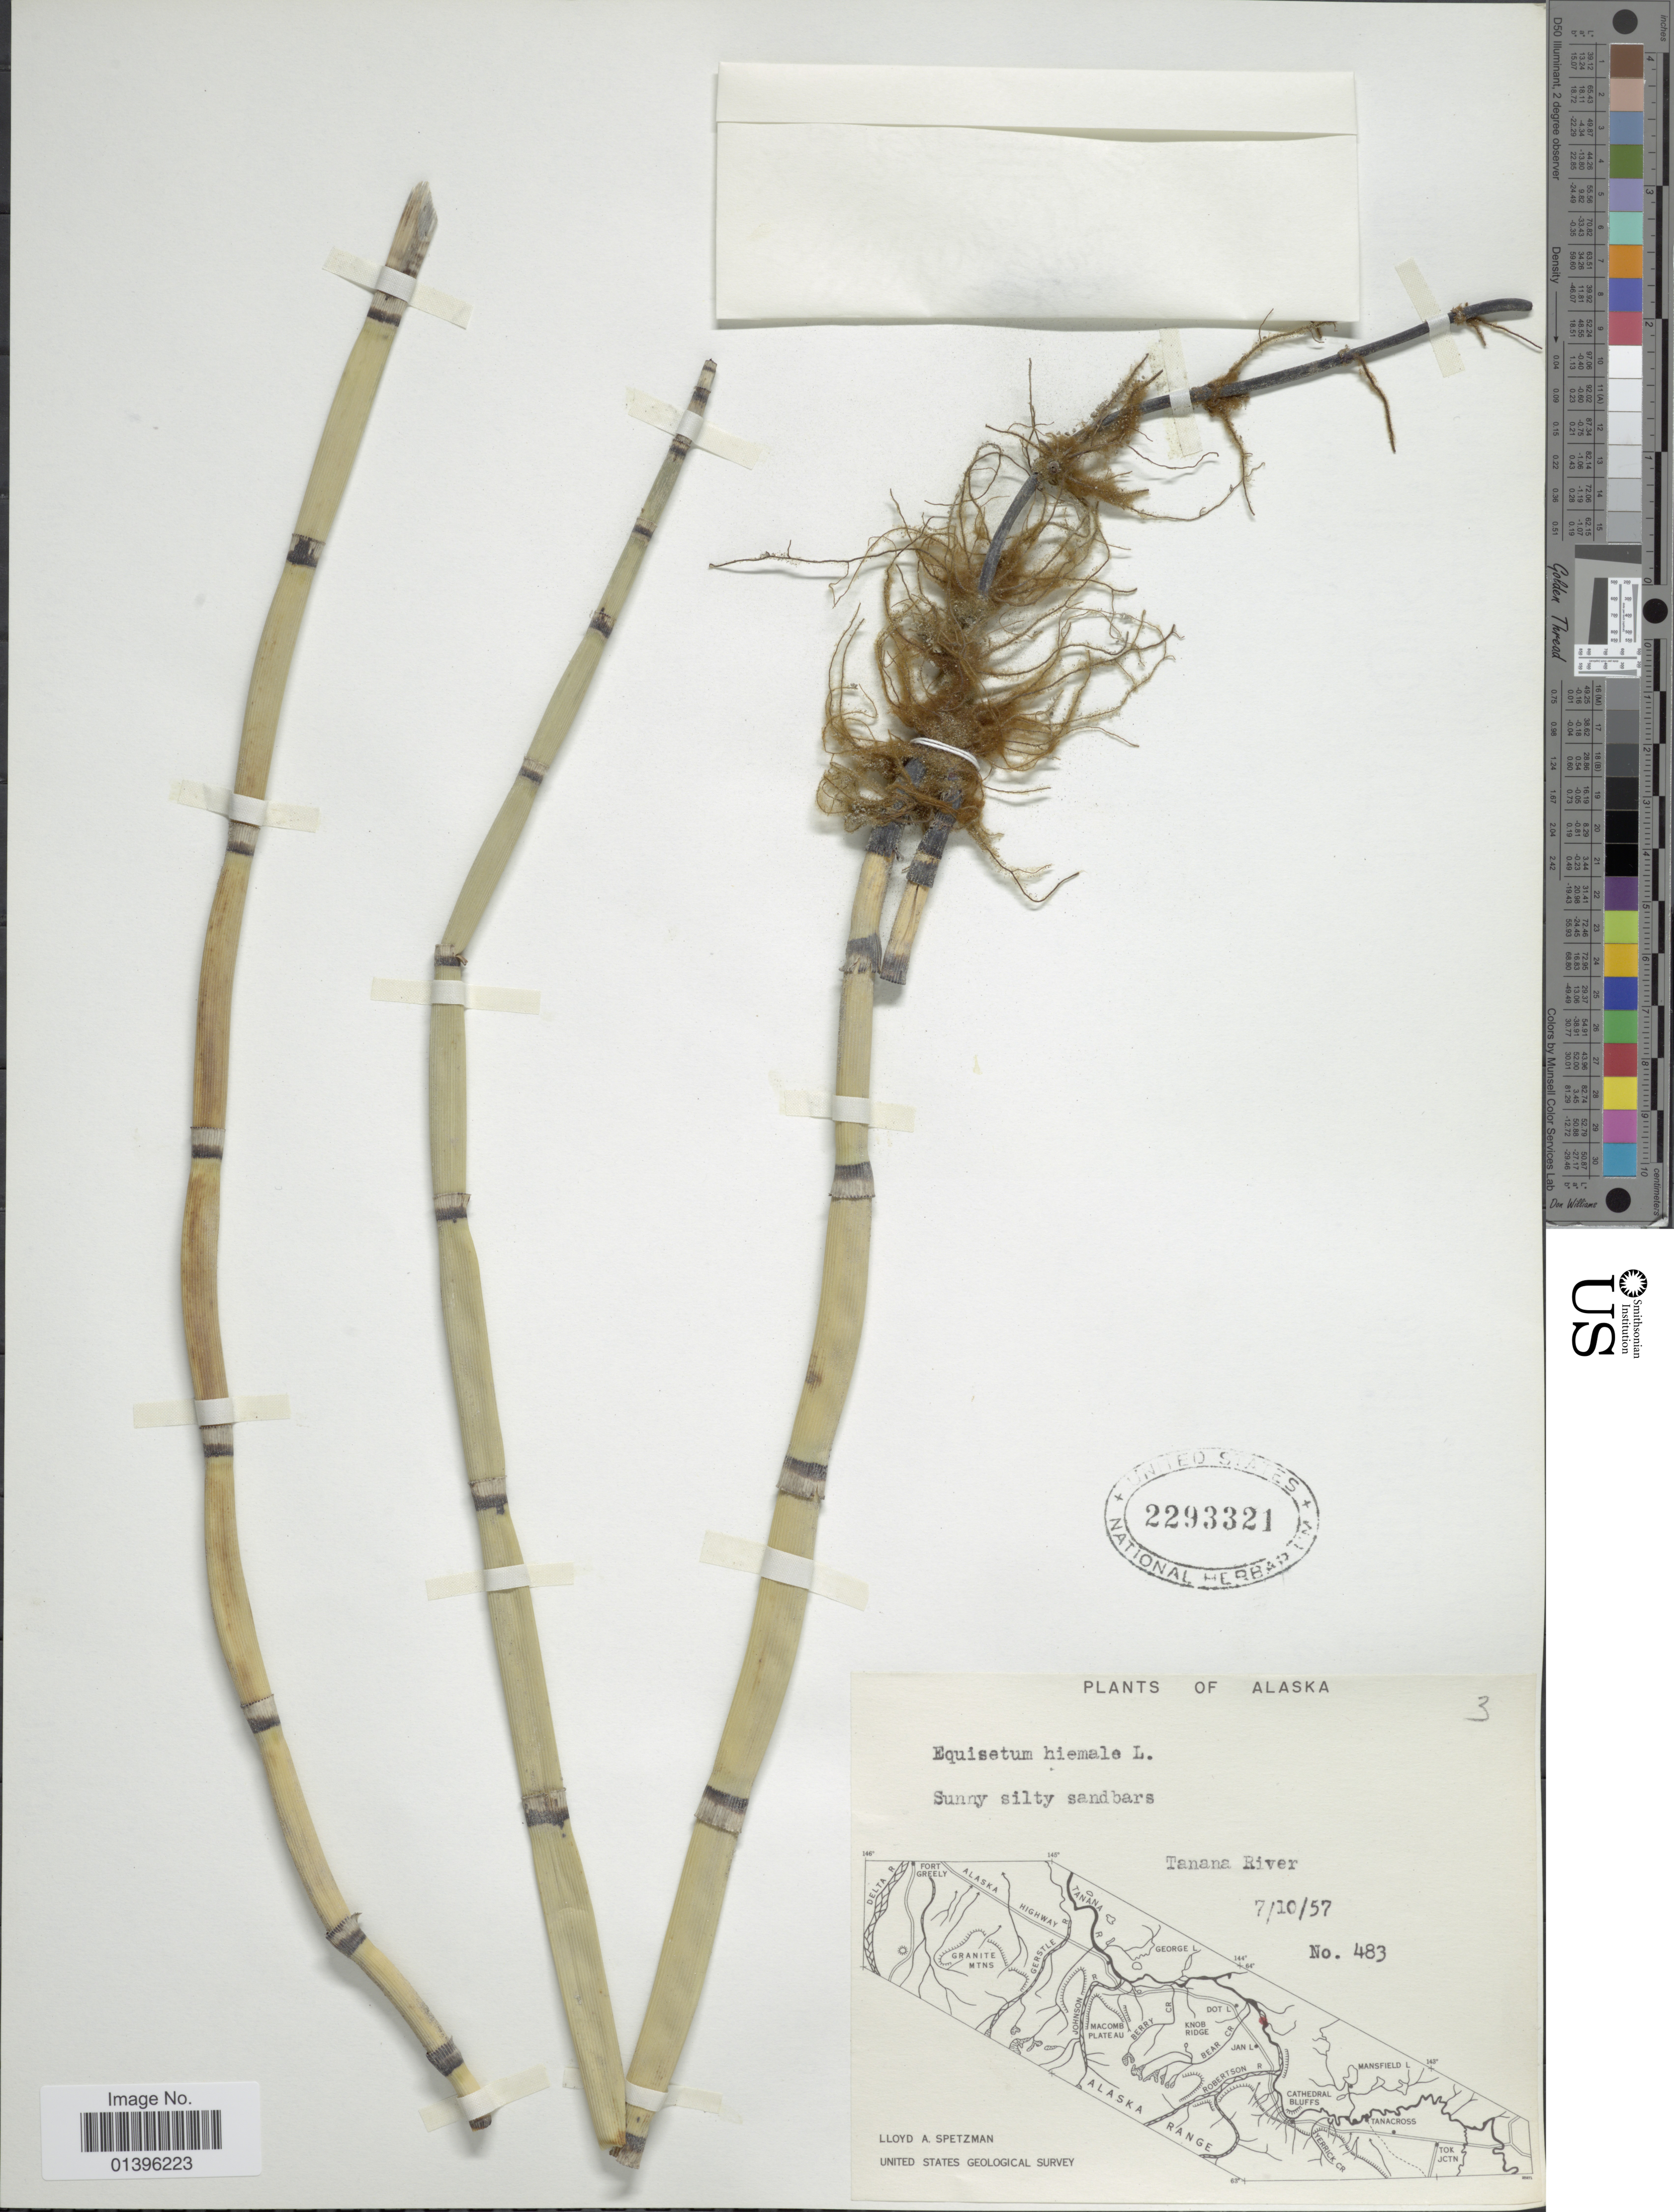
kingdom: Plantae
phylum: Tracheophyta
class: Polypodiopsida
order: Equisetales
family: Equisetaceae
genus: Equisetum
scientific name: Equisetum hyemale var. affine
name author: (Engelm.) A.A. Eaton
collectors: L. Spetzman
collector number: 483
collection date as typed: Transcribed d/m/y: 10/7/57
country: United States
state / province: Alaska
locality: Sunny silty sandbars Tanana River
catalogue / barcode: US 2293321